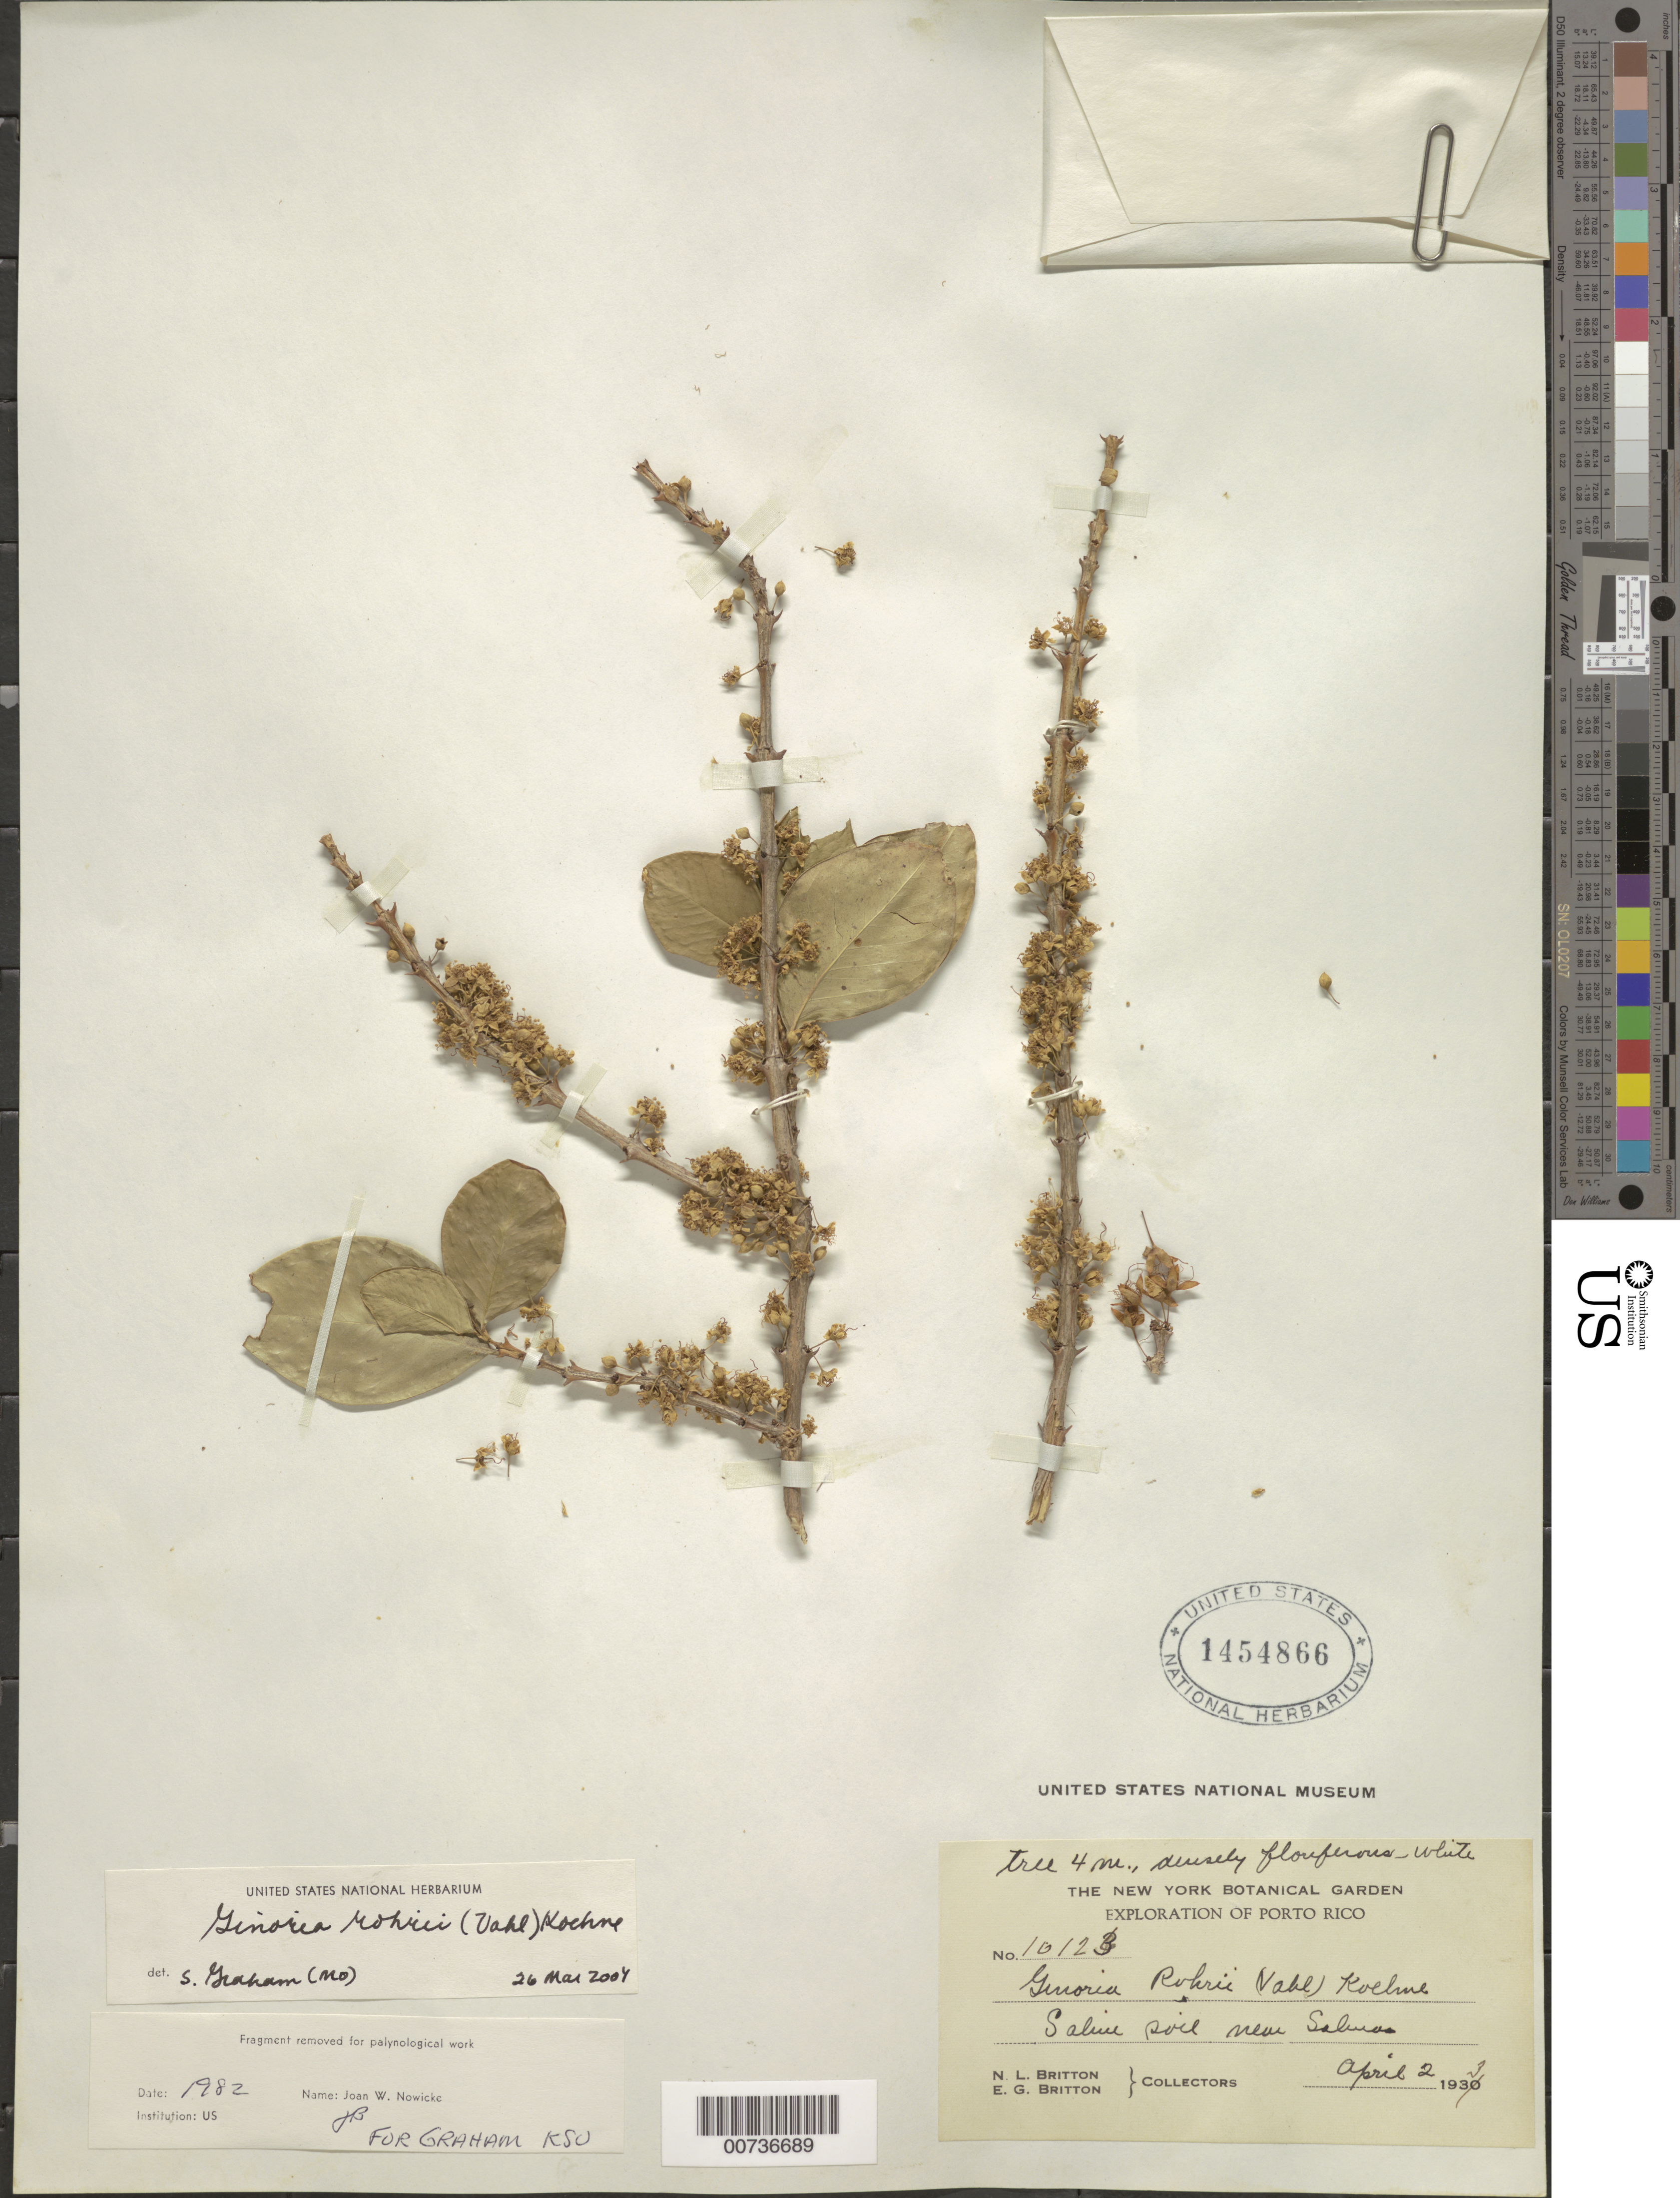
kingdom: Plantae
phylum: Tracheophyta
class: Magnoliopsida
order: Myrtales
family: Lythraceae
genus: Ginoria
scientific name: Ginoria rohrii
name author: (Vahl) Koehne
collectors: N. Britton & E. G. Britton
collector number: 10123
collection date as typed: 02 Apr 1933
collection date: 1933-04-02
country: Puerto Rico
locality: Near Salmón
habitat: Saline soil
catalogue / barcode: US 1454866